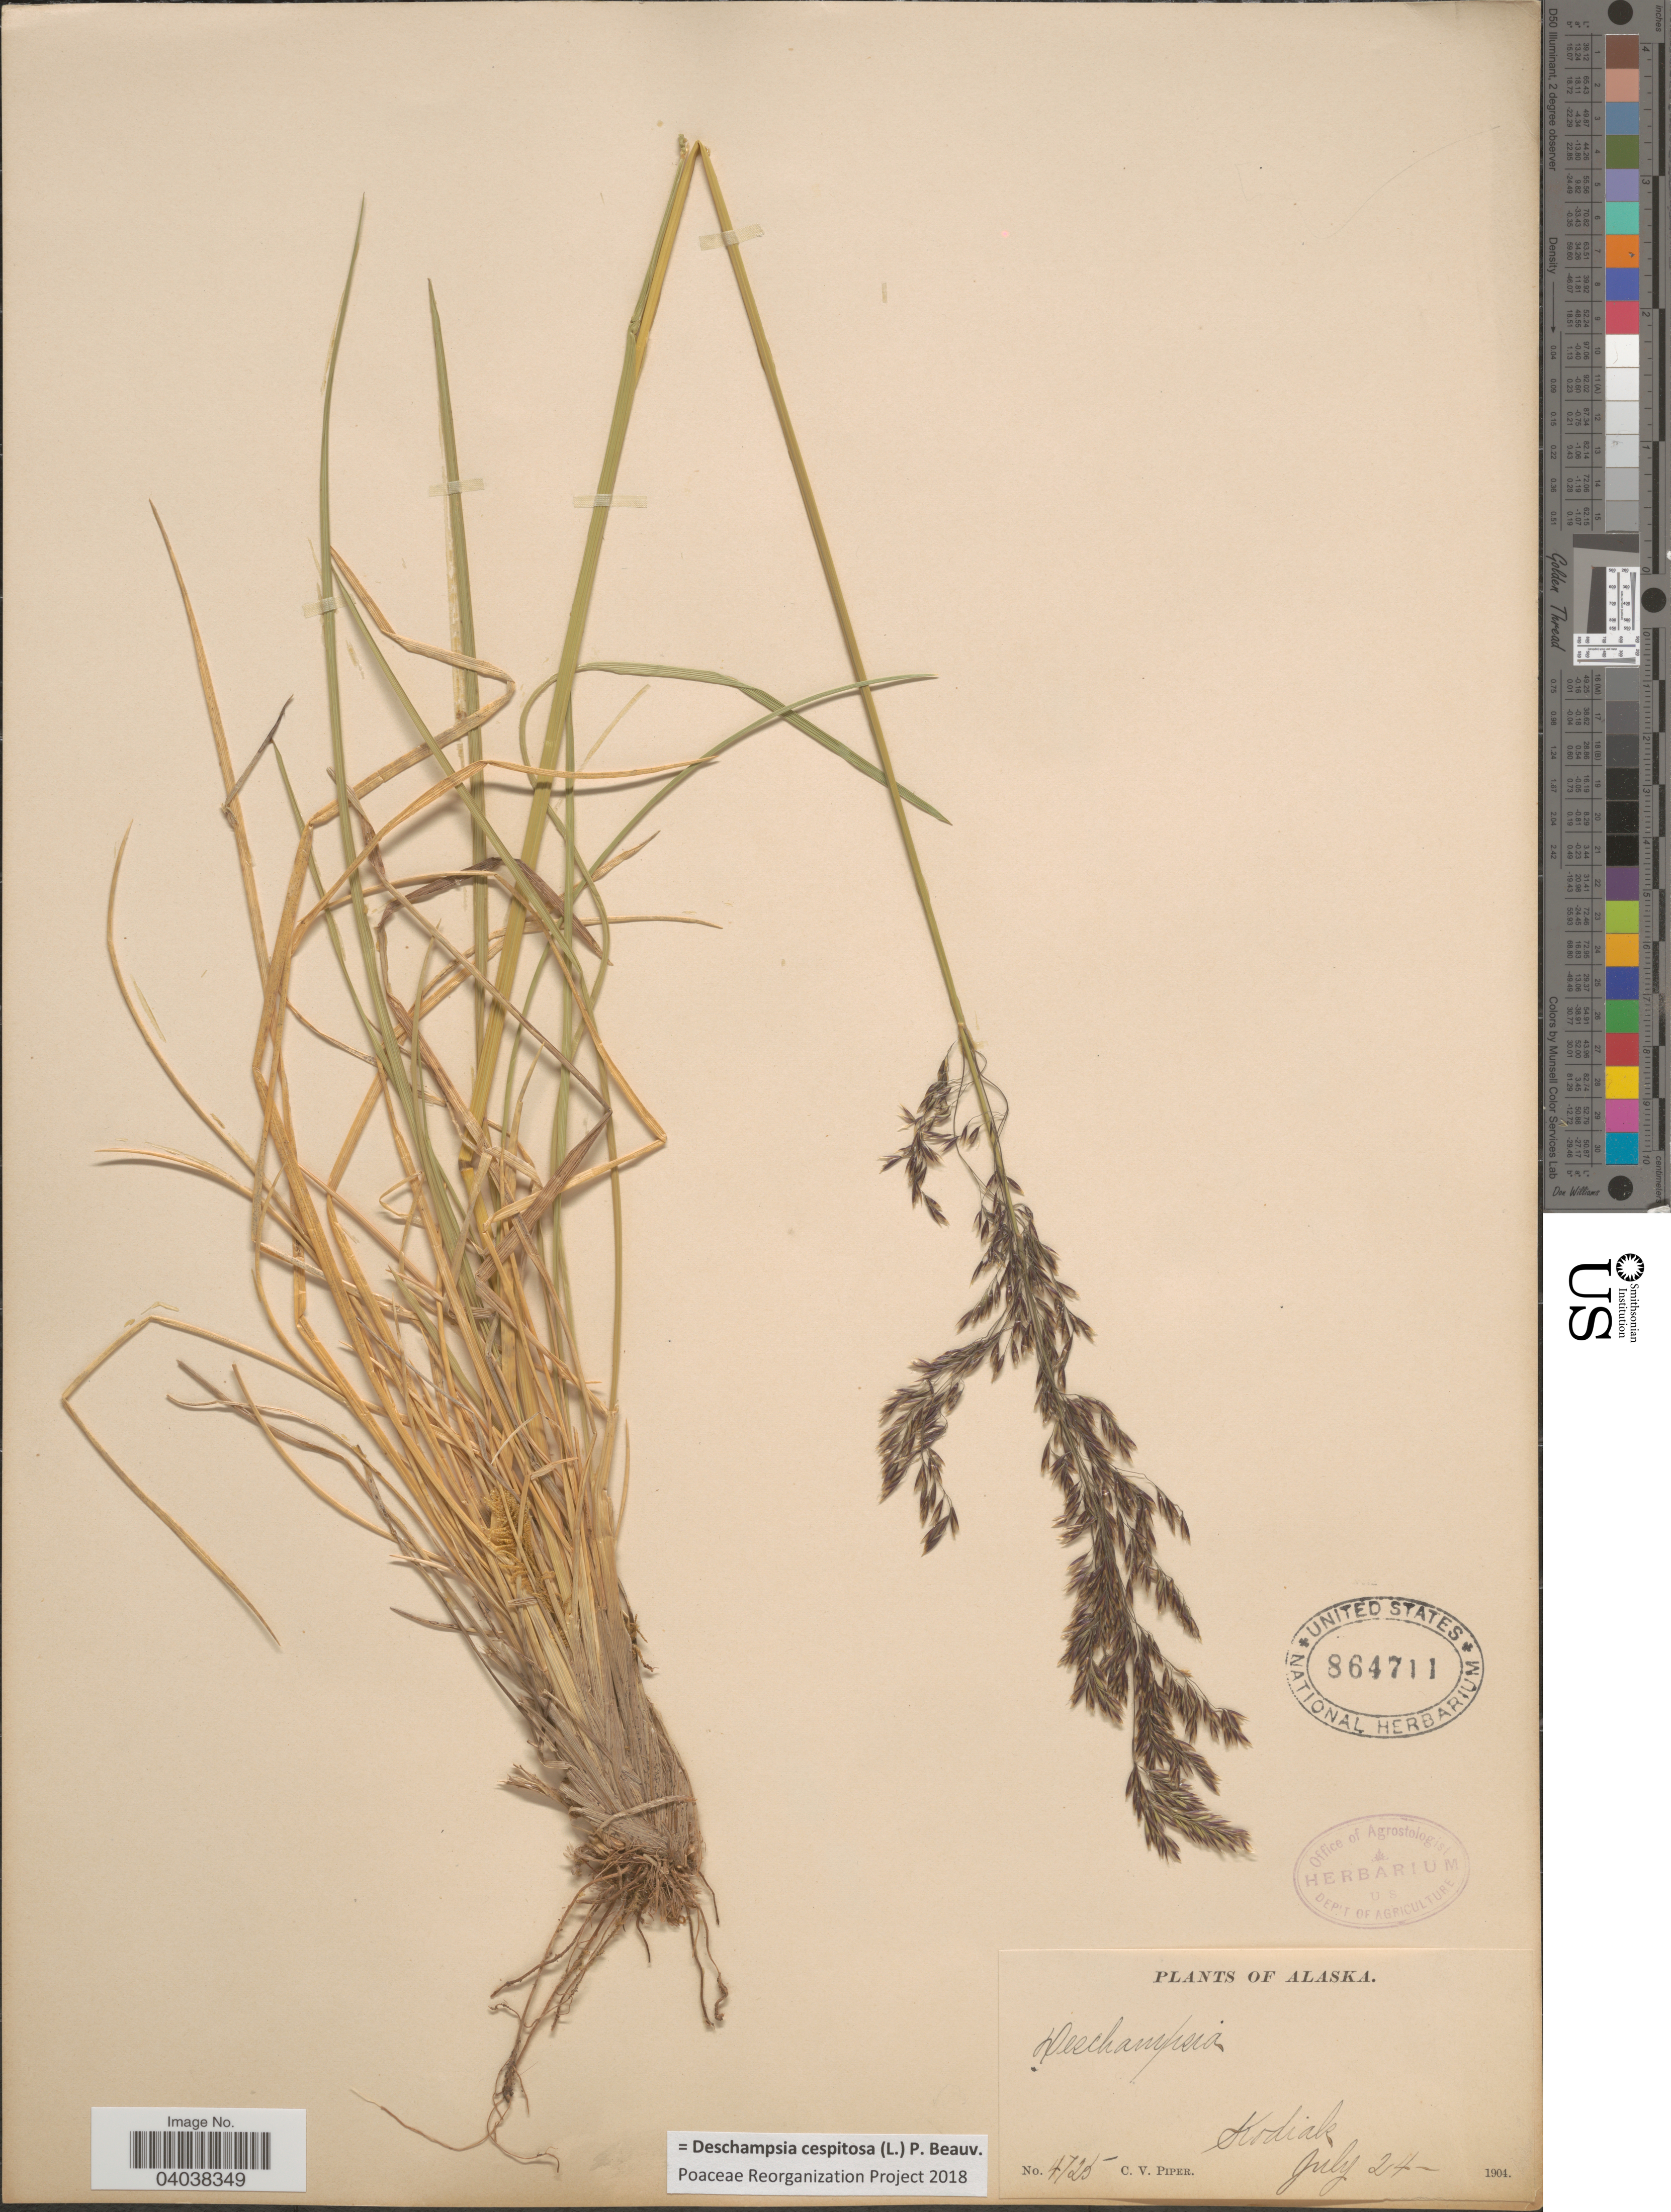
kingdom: Plantae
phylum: Tracheophyta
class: Liliopsida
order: Poales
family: Poaceae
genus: Deschampsia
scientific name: Deschampsia cespitosa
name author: (L.) P. Beauv.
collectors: C. V. Piper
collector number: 4725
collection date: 1904-07-24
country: United States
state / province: Alaska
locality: Kodiak.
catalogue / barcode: US 864711